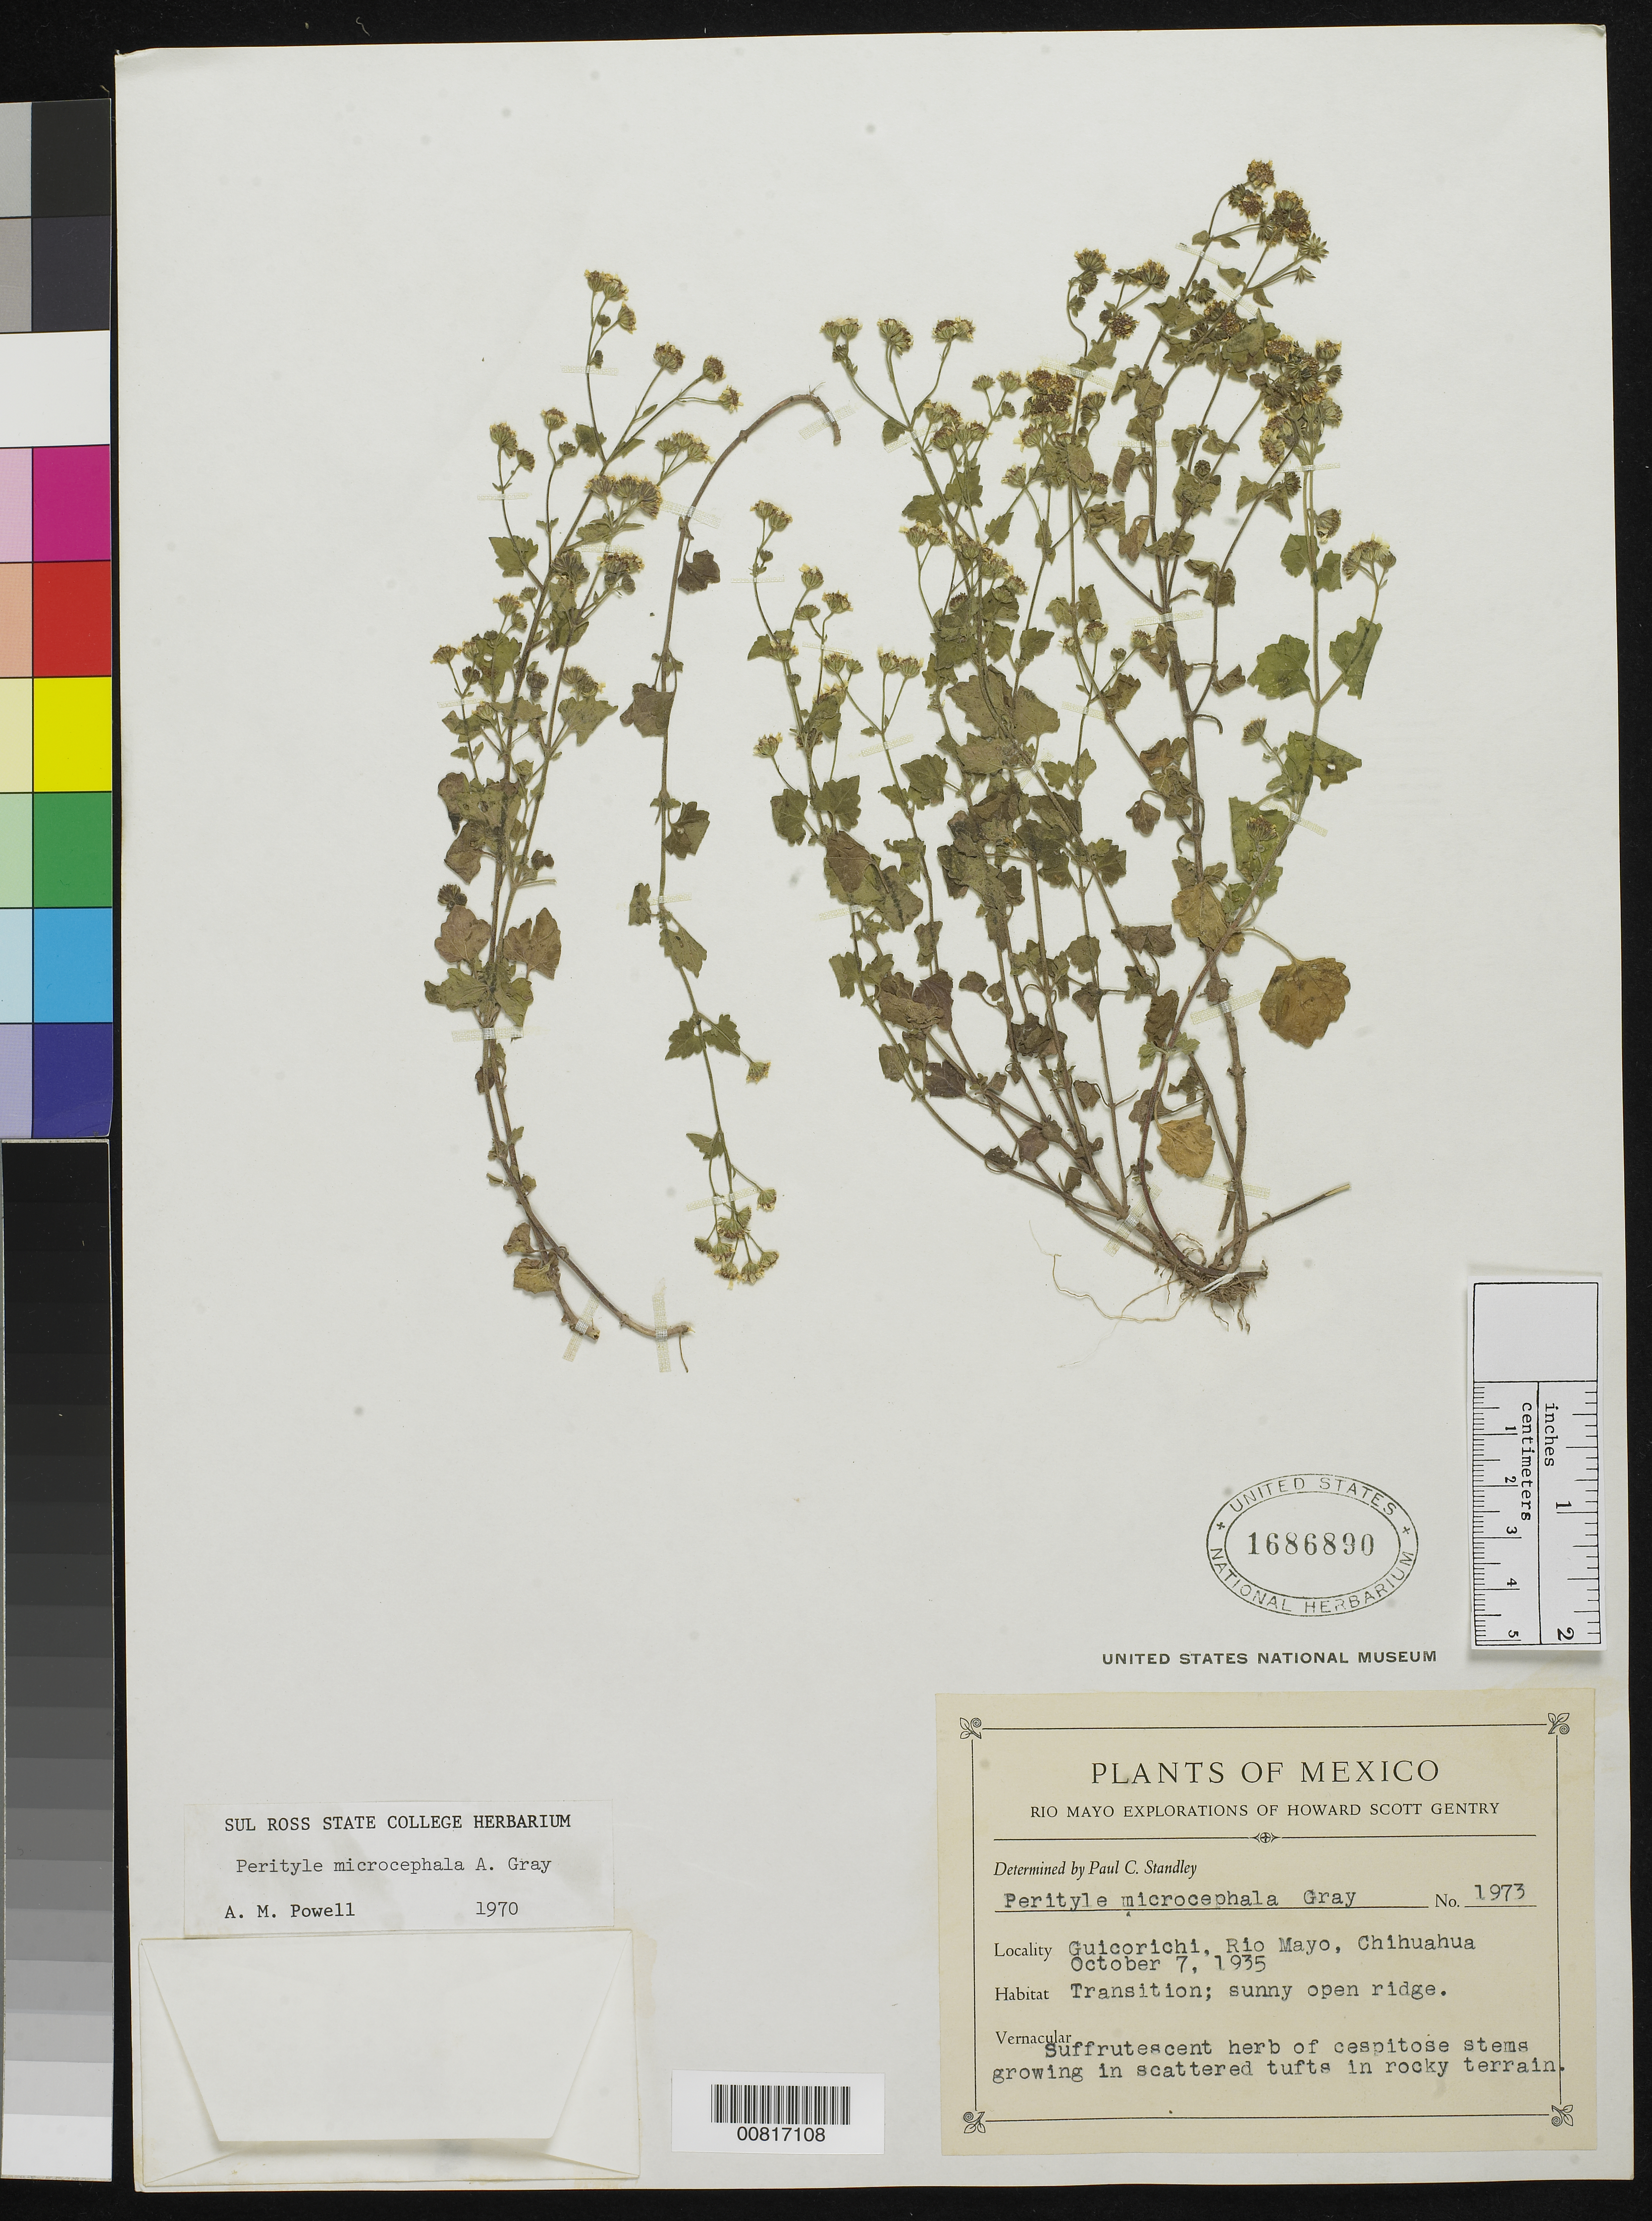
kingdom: Plantae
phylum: Tracheophyta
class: Magnoliopsida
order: Asterales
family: Asteraceae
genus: Perityle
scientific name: Perityle microcephala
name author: A. Gray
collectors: H. S. Gentry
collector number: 1973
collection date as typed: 07 Oct 1935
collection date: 1935-10-07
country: Mexico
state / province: Chihuahua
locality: Guicorichi, Rio Mayo, Chihuahua.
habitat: Transition; sunny open ridge.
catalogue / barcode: US 1686890